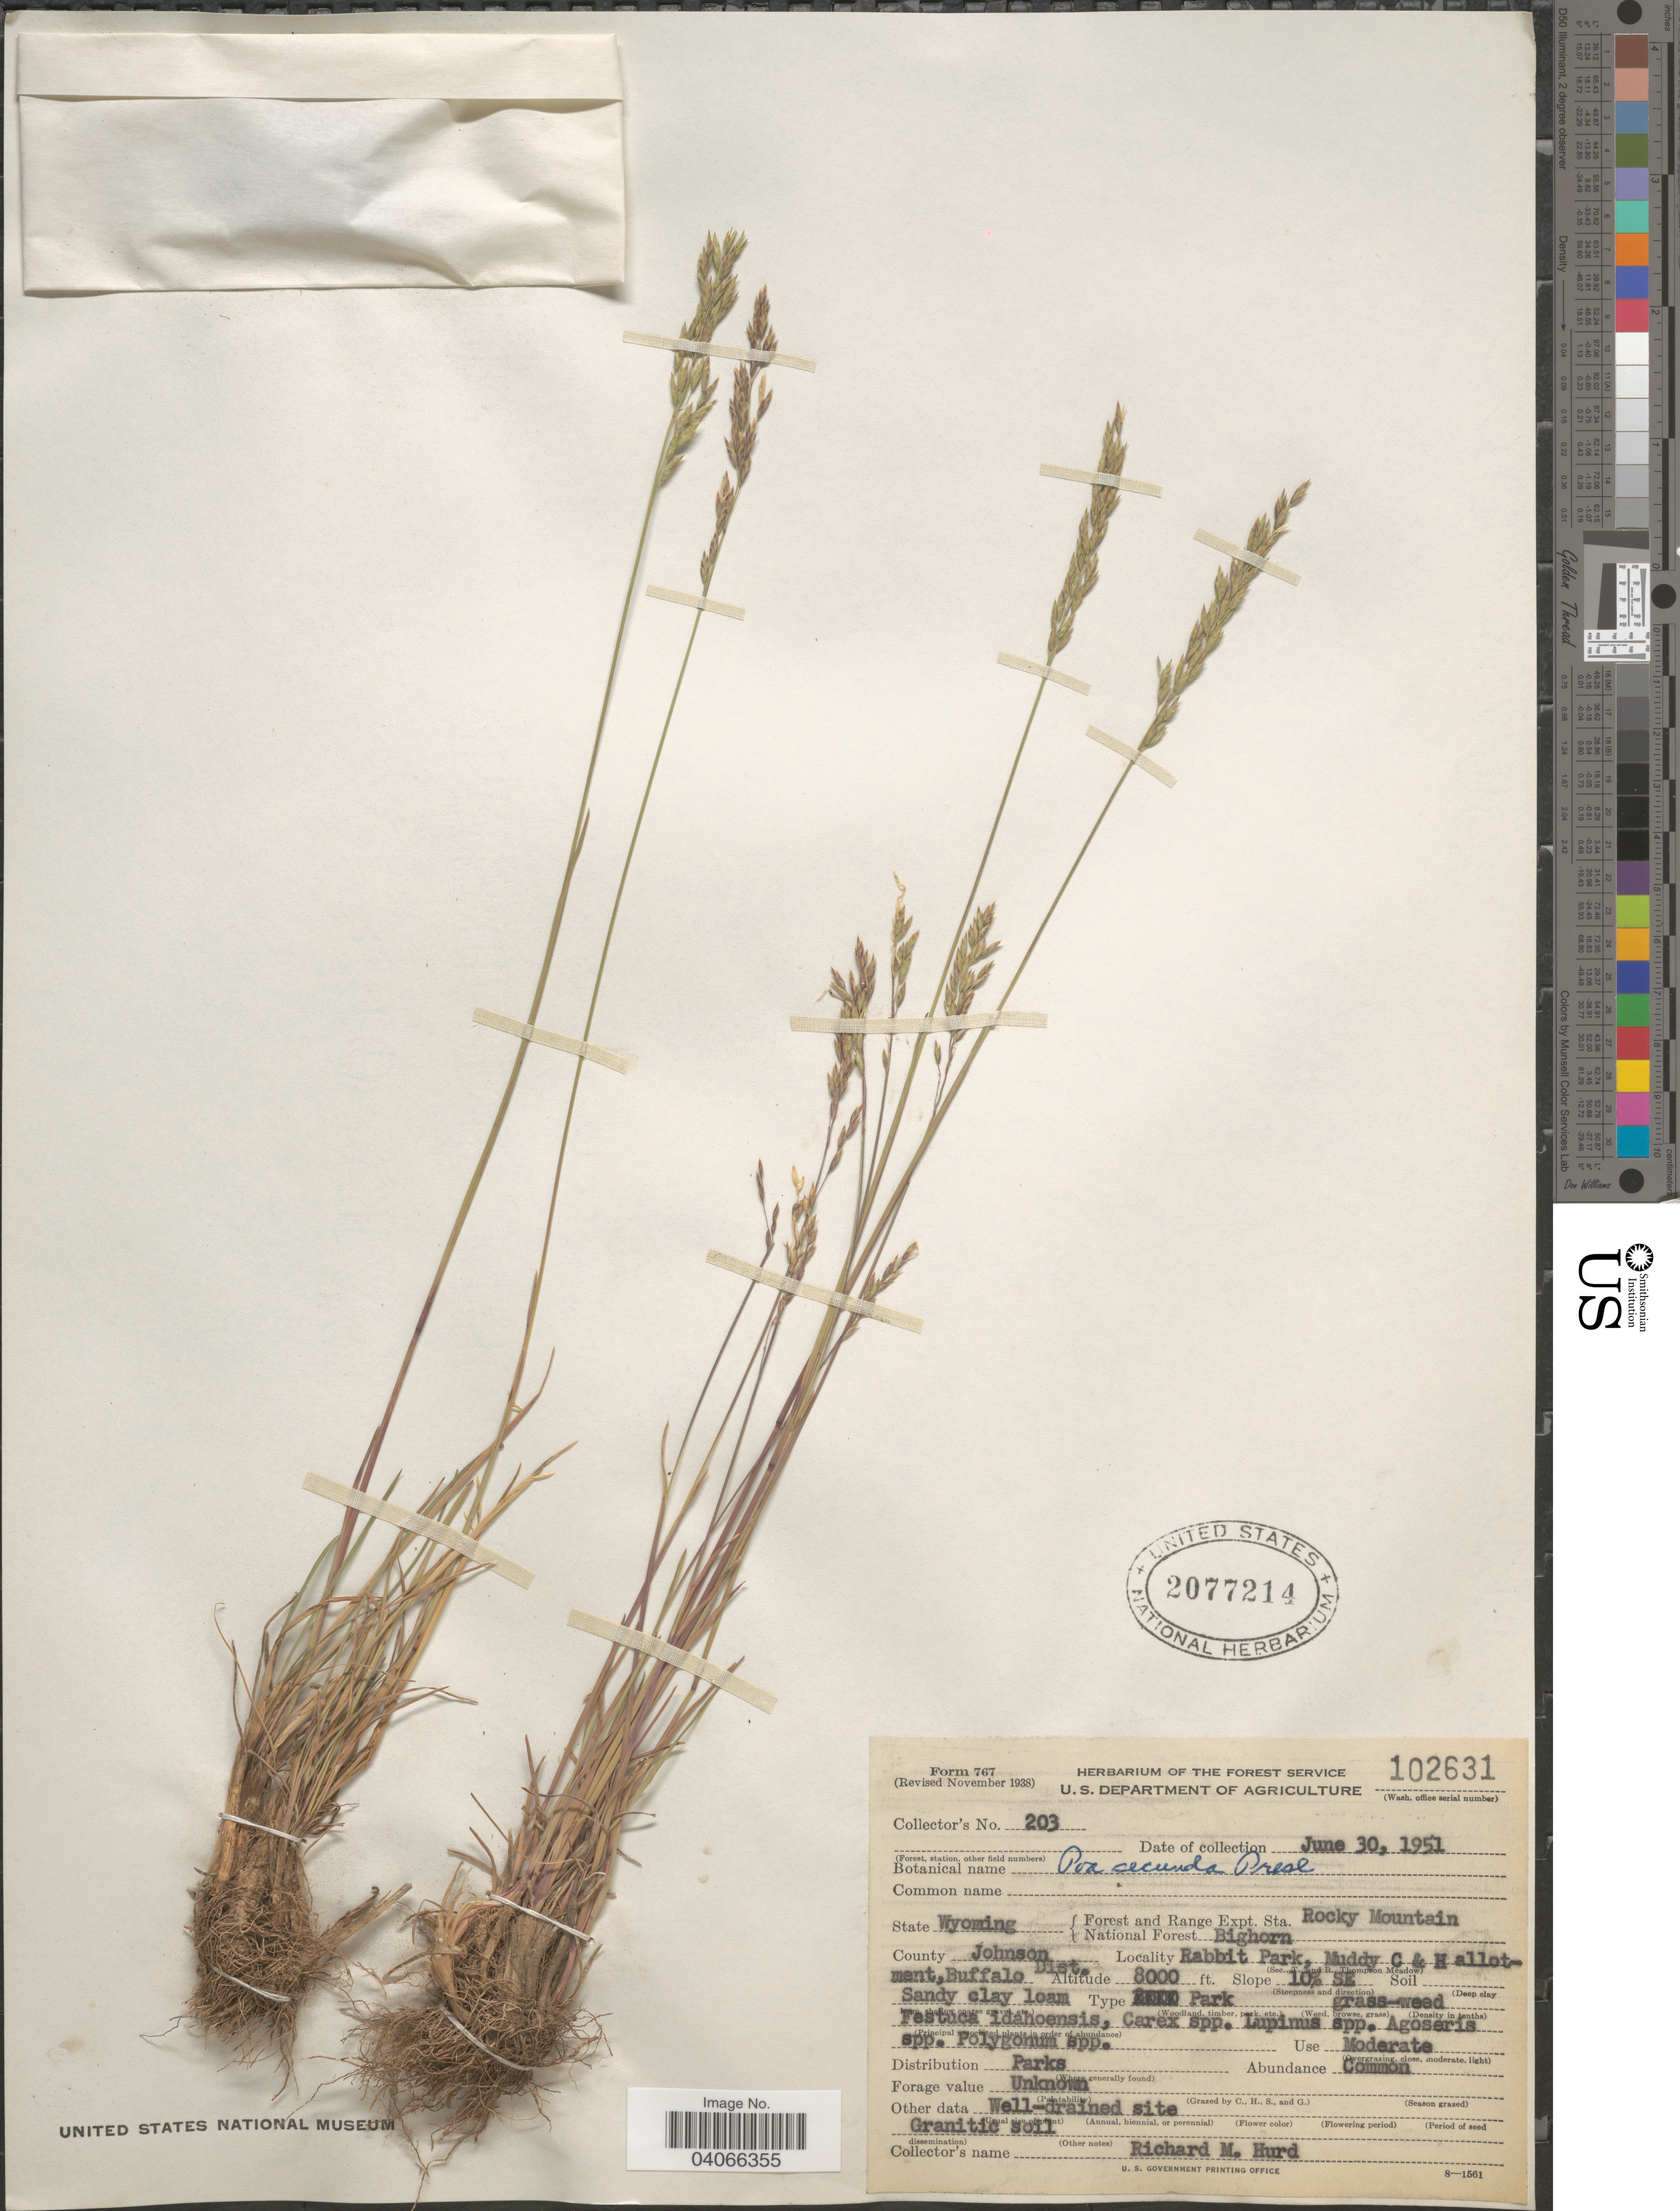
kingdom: Plantae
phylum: Tracheophyta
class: Liliopsida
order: Poales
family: Poaceae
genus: Poa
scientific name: Poa secunda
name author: J. Presl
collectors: R. Hurd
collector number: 203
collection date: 1951-06-30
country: United States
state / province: Wyoming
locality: Forest and Range Expt. Sta. Rocky Mountain. National Forest Bighorn. County Johnson. Rabbit Park, Middy C. & H. allotment, Buffalo Dist.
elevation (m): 2438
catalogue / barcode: US 2077214